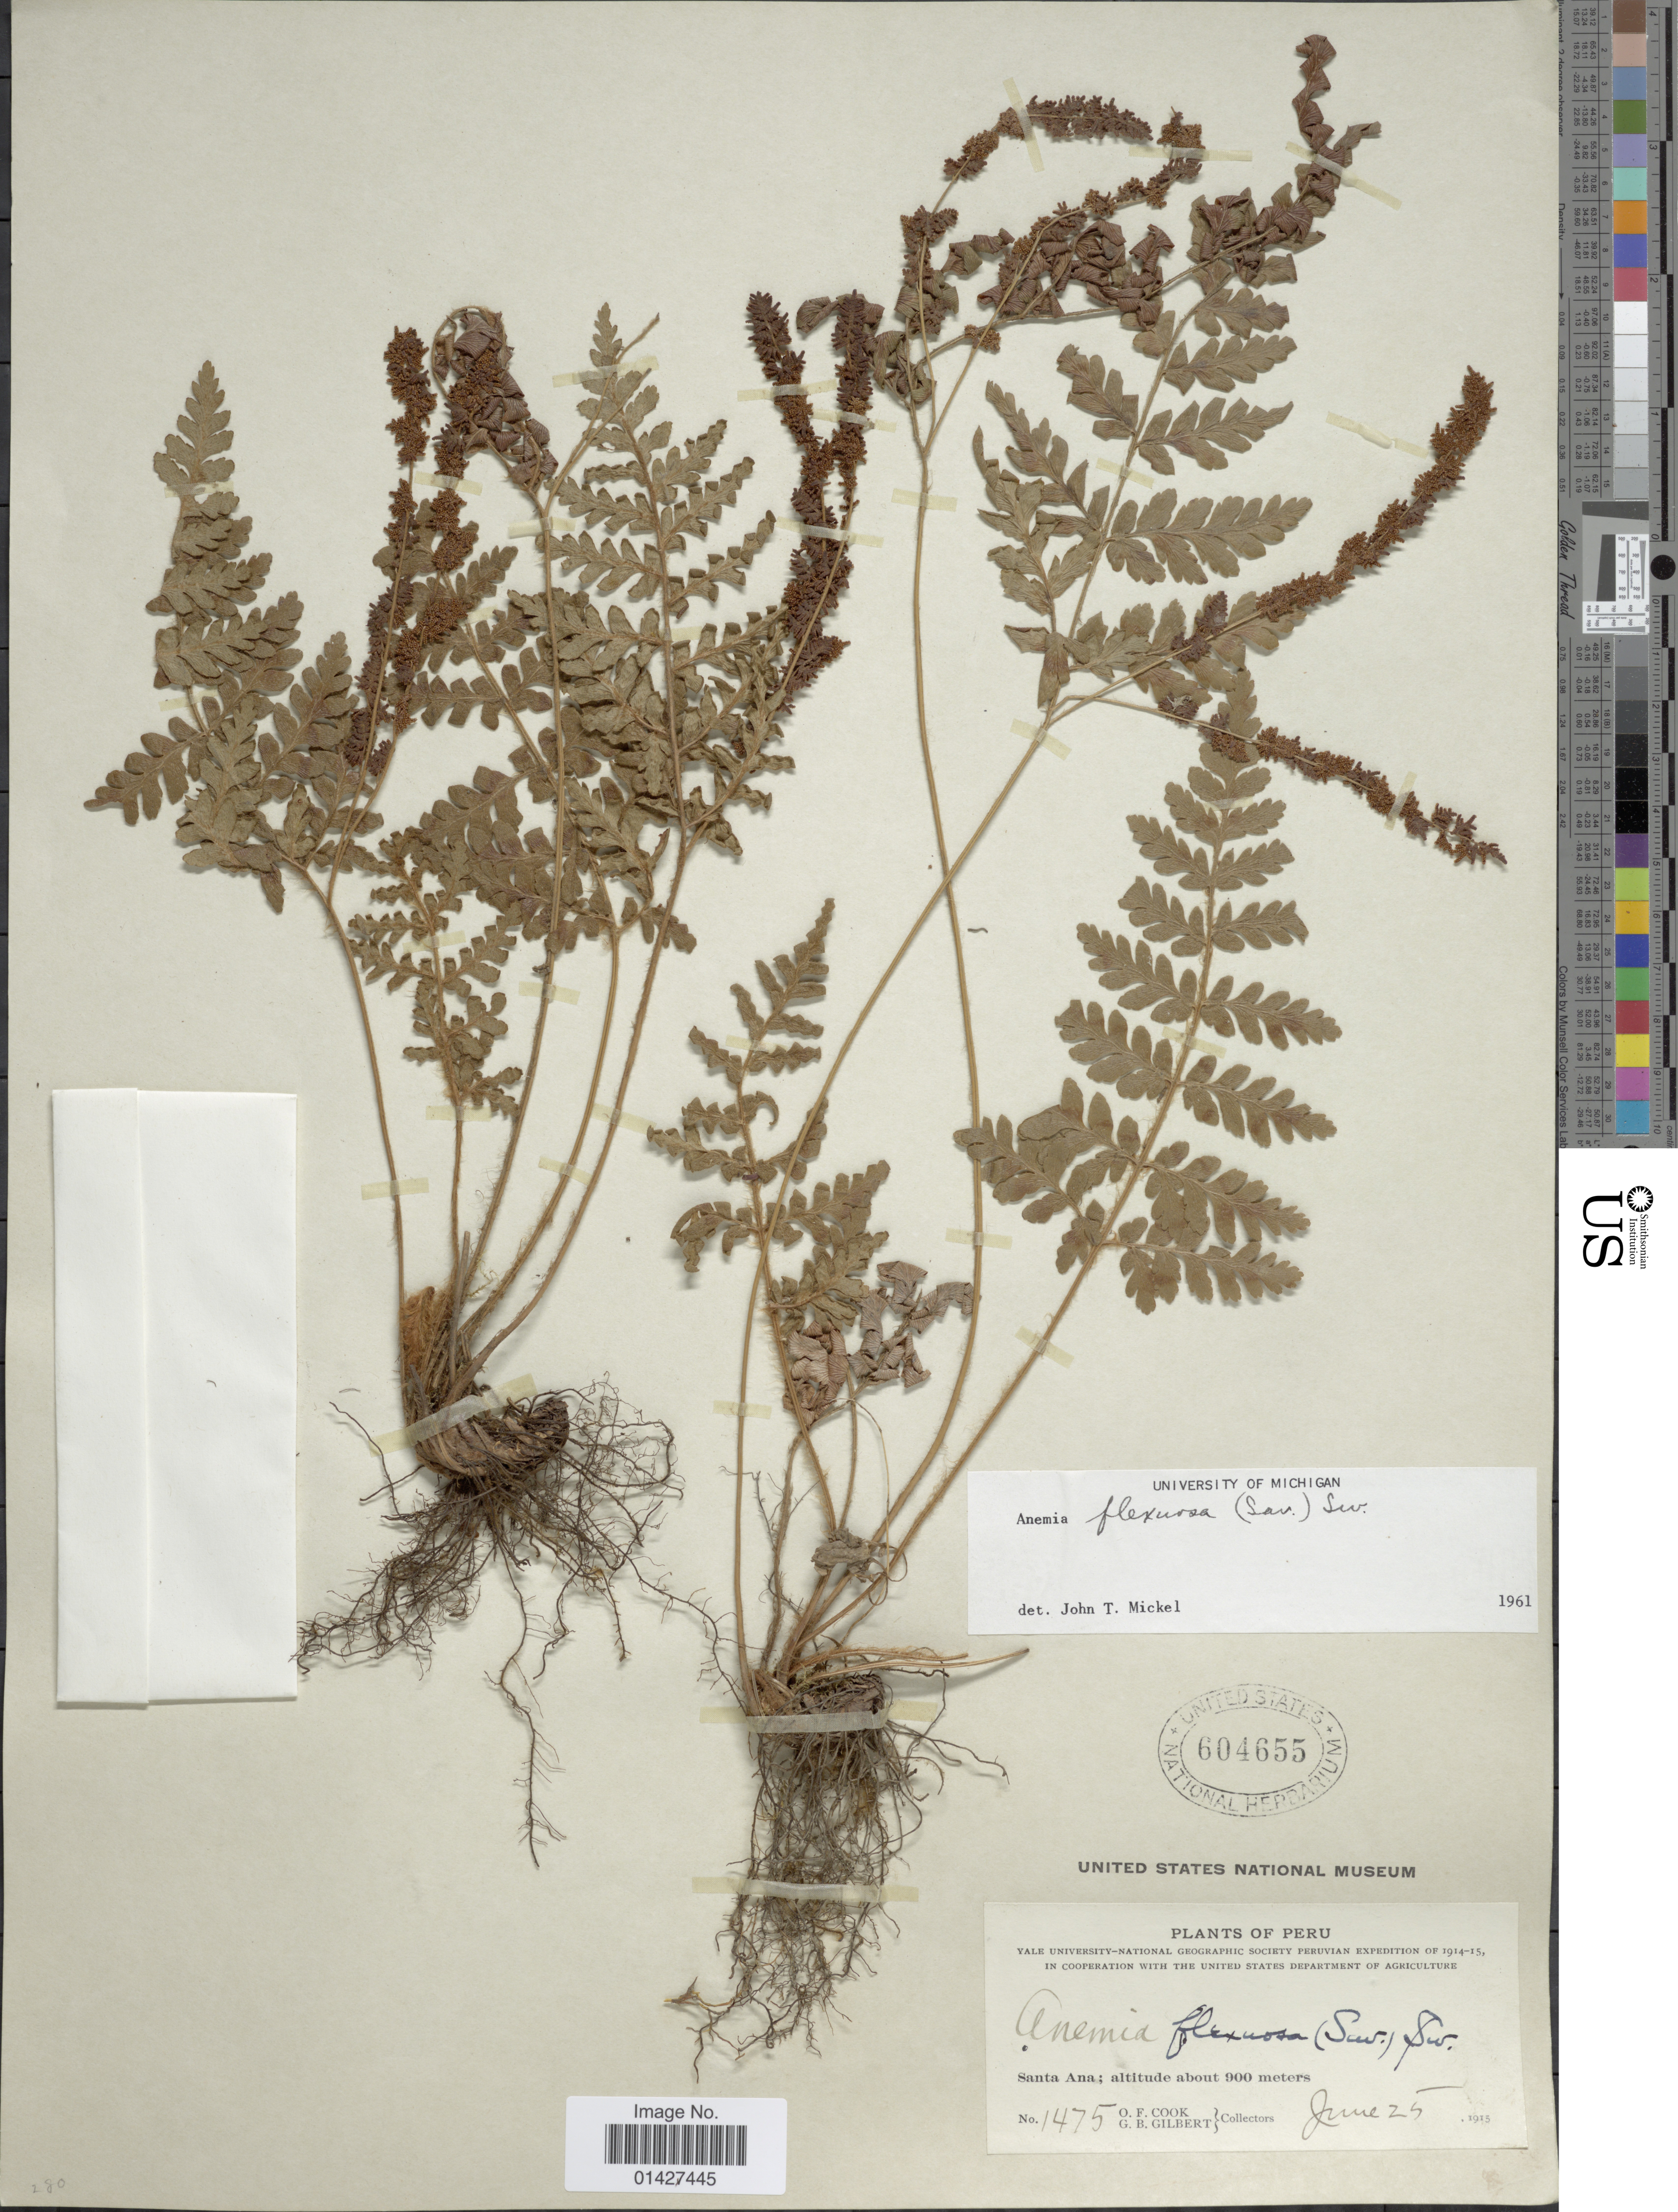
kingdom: Plantae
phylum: Tracheophyta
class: Polypodiopsida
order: Schizaeales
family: Anemiaceae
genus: Anemia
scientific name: Anemia flexuosa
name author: (Savigny) Sw.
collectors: O. F. Cook & G. B. Gilbert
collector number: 1475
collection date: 1915-06-25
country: Peru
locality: Santa Ana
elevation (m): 900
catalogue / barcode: US 604655